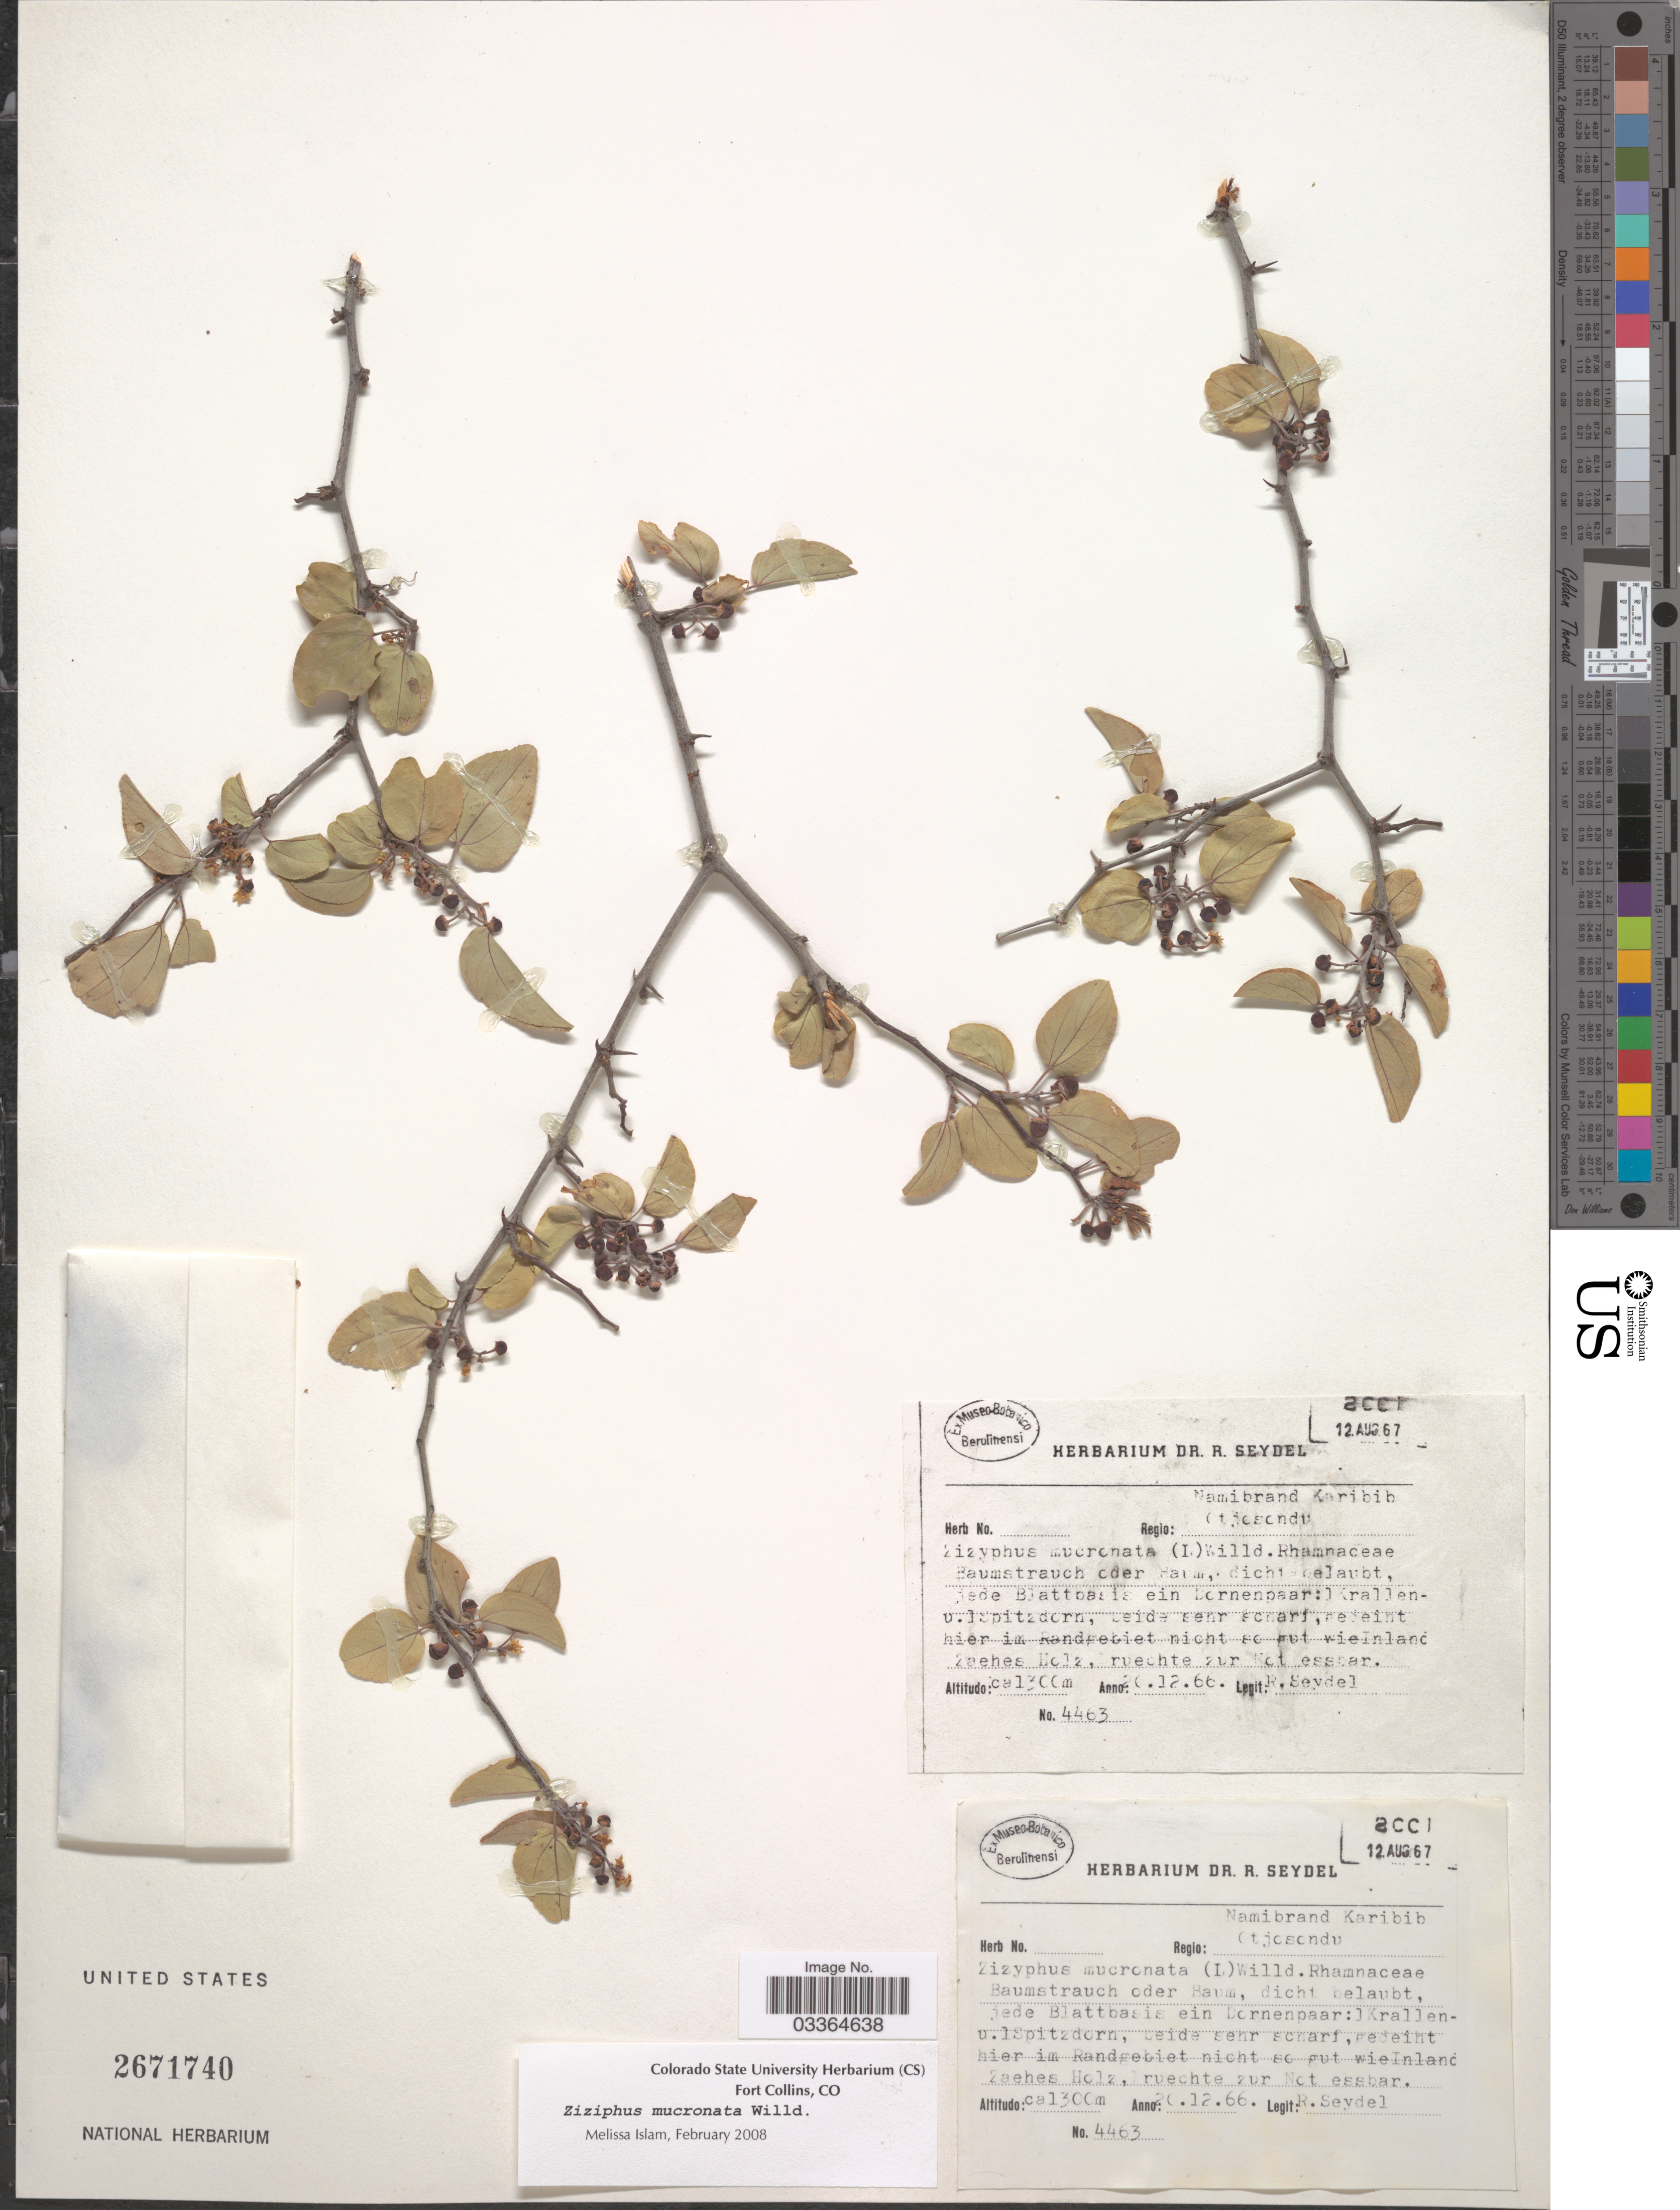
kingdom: Plantae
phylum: Tracheophyta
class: Magnoliopsida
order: Rosales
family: Rhamnaceae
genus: Ziziphus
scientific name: Ziziphus mucronata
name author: Willd.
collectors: R. Seydel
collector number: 4463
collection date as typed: Transcribed d/m/y: 20/12/66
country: Namibia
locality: Regio: Namibrand Karibib Otjosondu.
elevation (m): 1300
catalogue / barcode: US 2671740